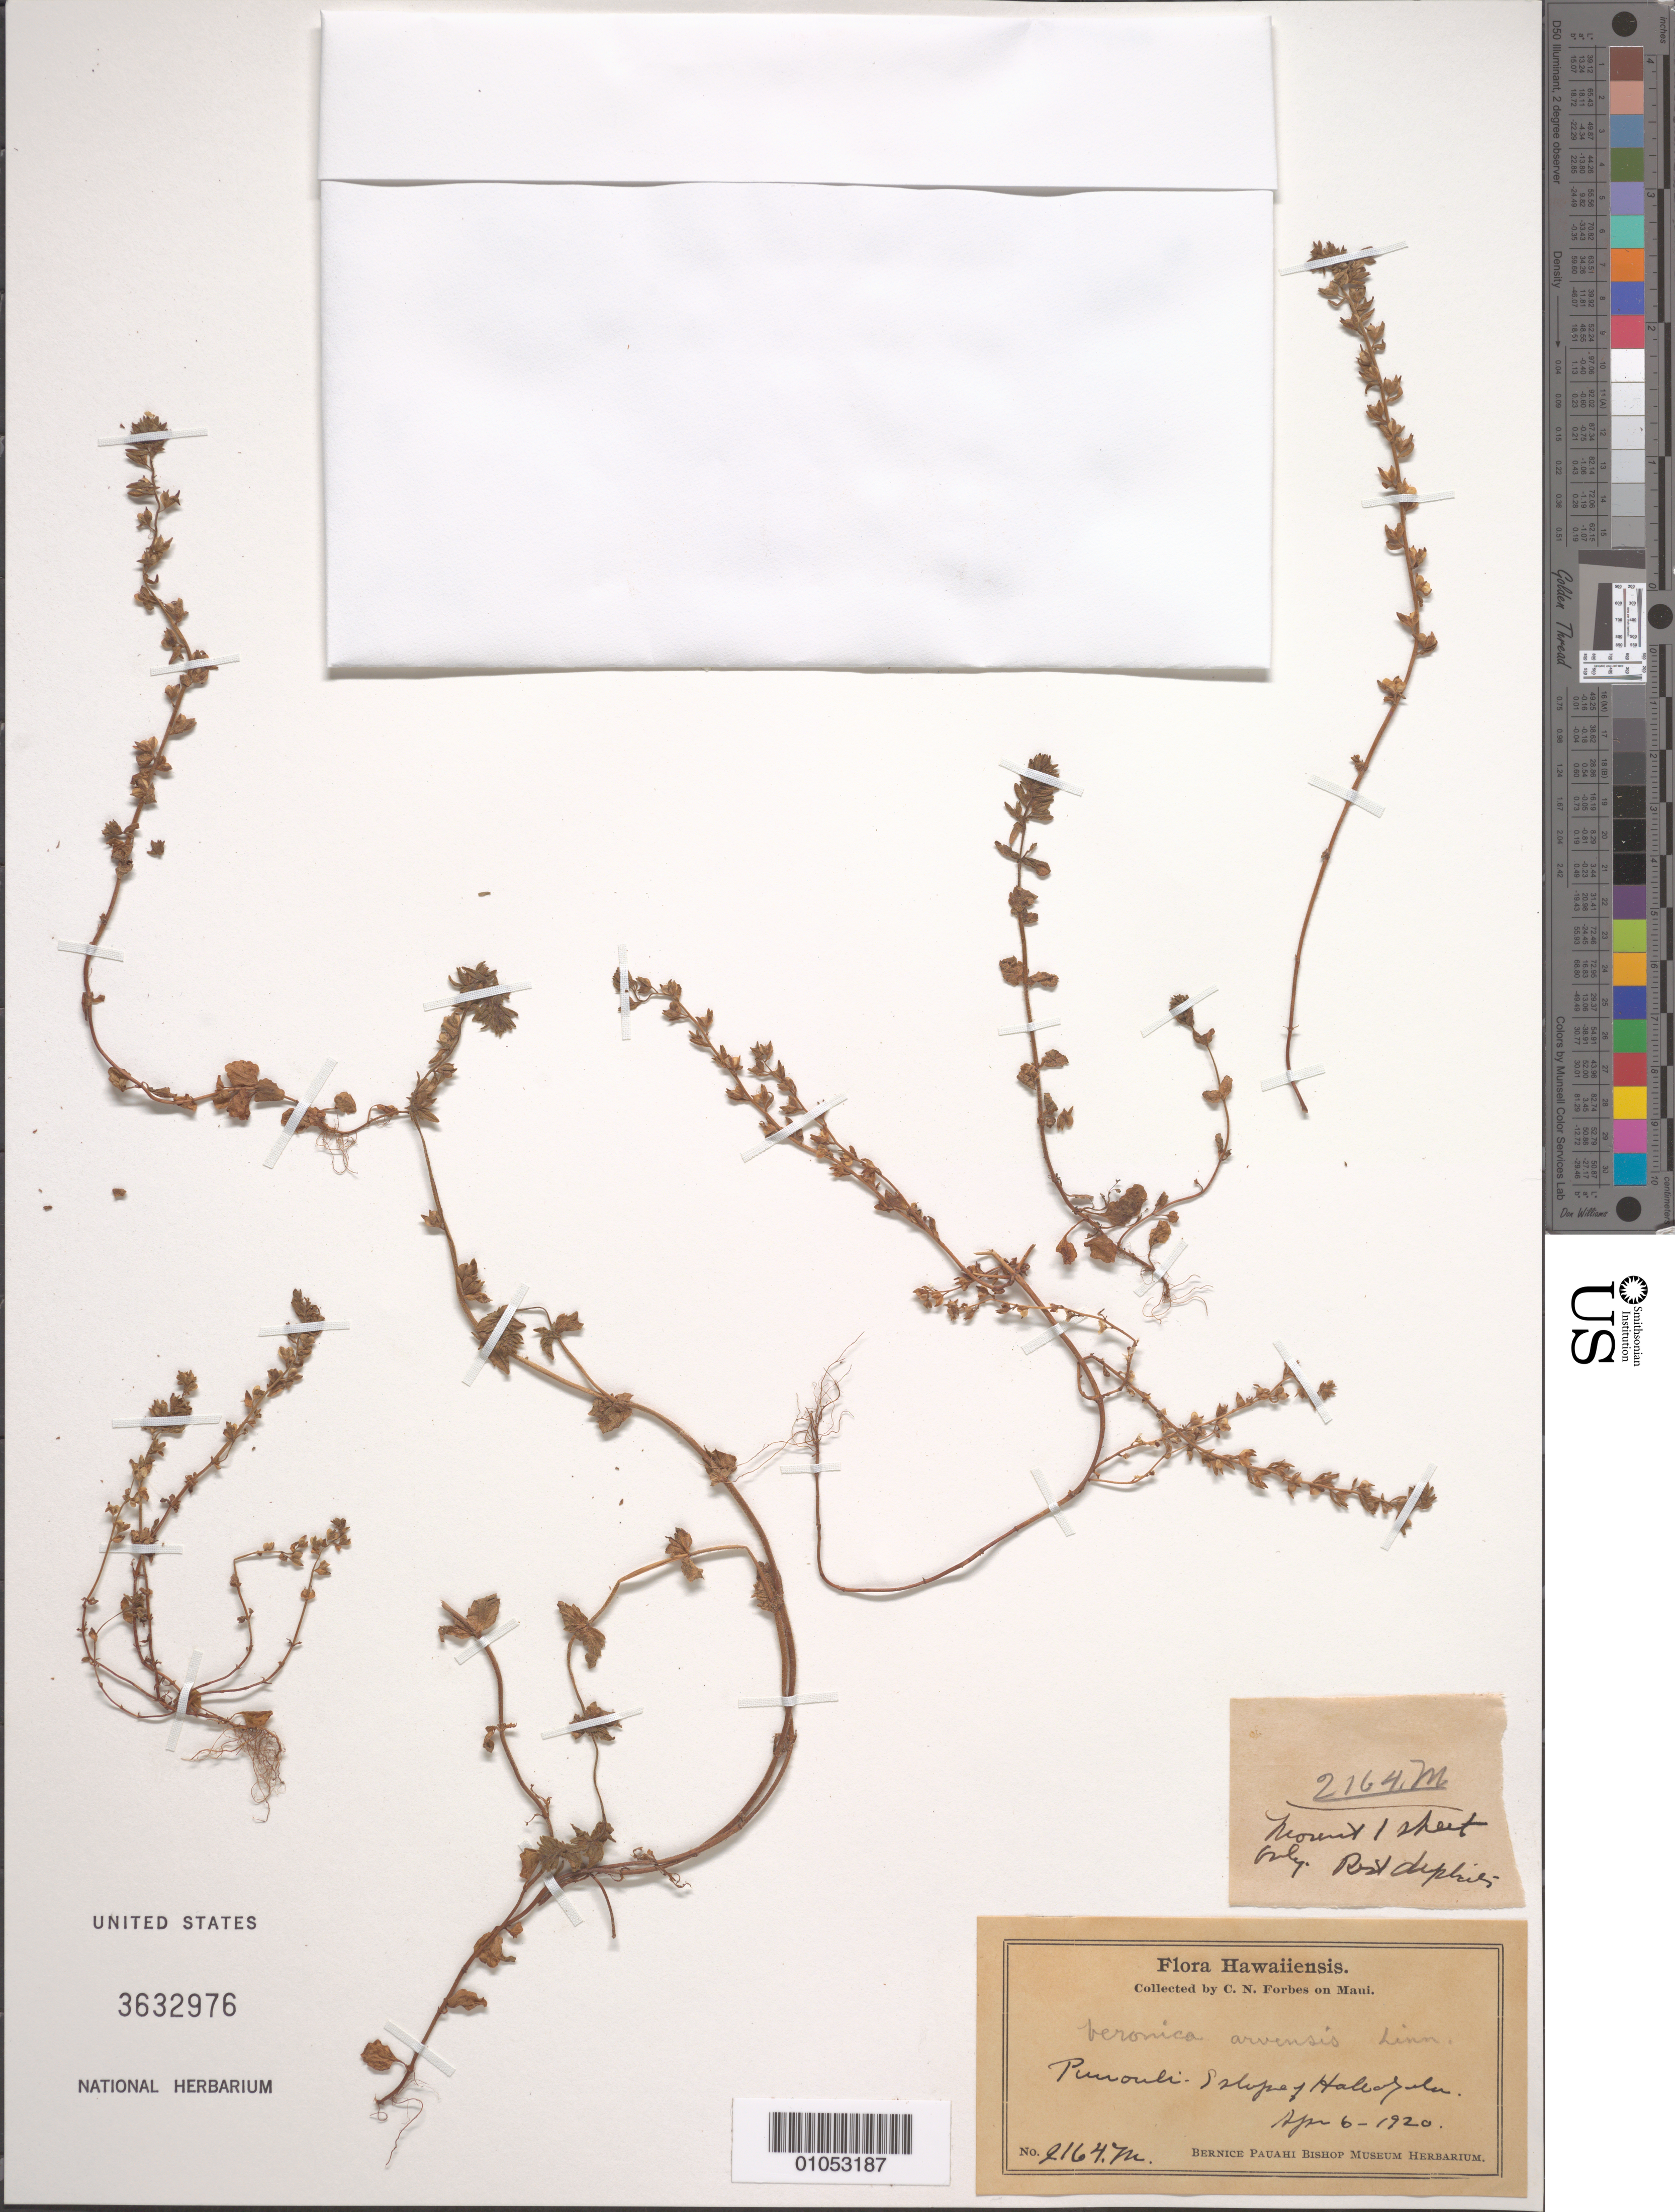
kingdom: Plantae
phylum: Tracheophyta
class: Magnoliopsida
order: Lamiales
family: Plantaginaceae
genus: Veronica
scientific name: Veronica arvensis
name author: L.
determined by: Wagner, W. L., (BOT), Smithsonian Institution - National Museum of Natural History (UNITED STATES)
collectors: C. N. Forbes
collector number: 2164.M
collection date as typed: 6 Apr 1920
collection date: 1920-04-06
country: United States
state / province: Hawaii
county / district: Maui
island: Maui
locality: Puu Ouli, S. slope of Haleakala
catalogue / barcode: US 3632976